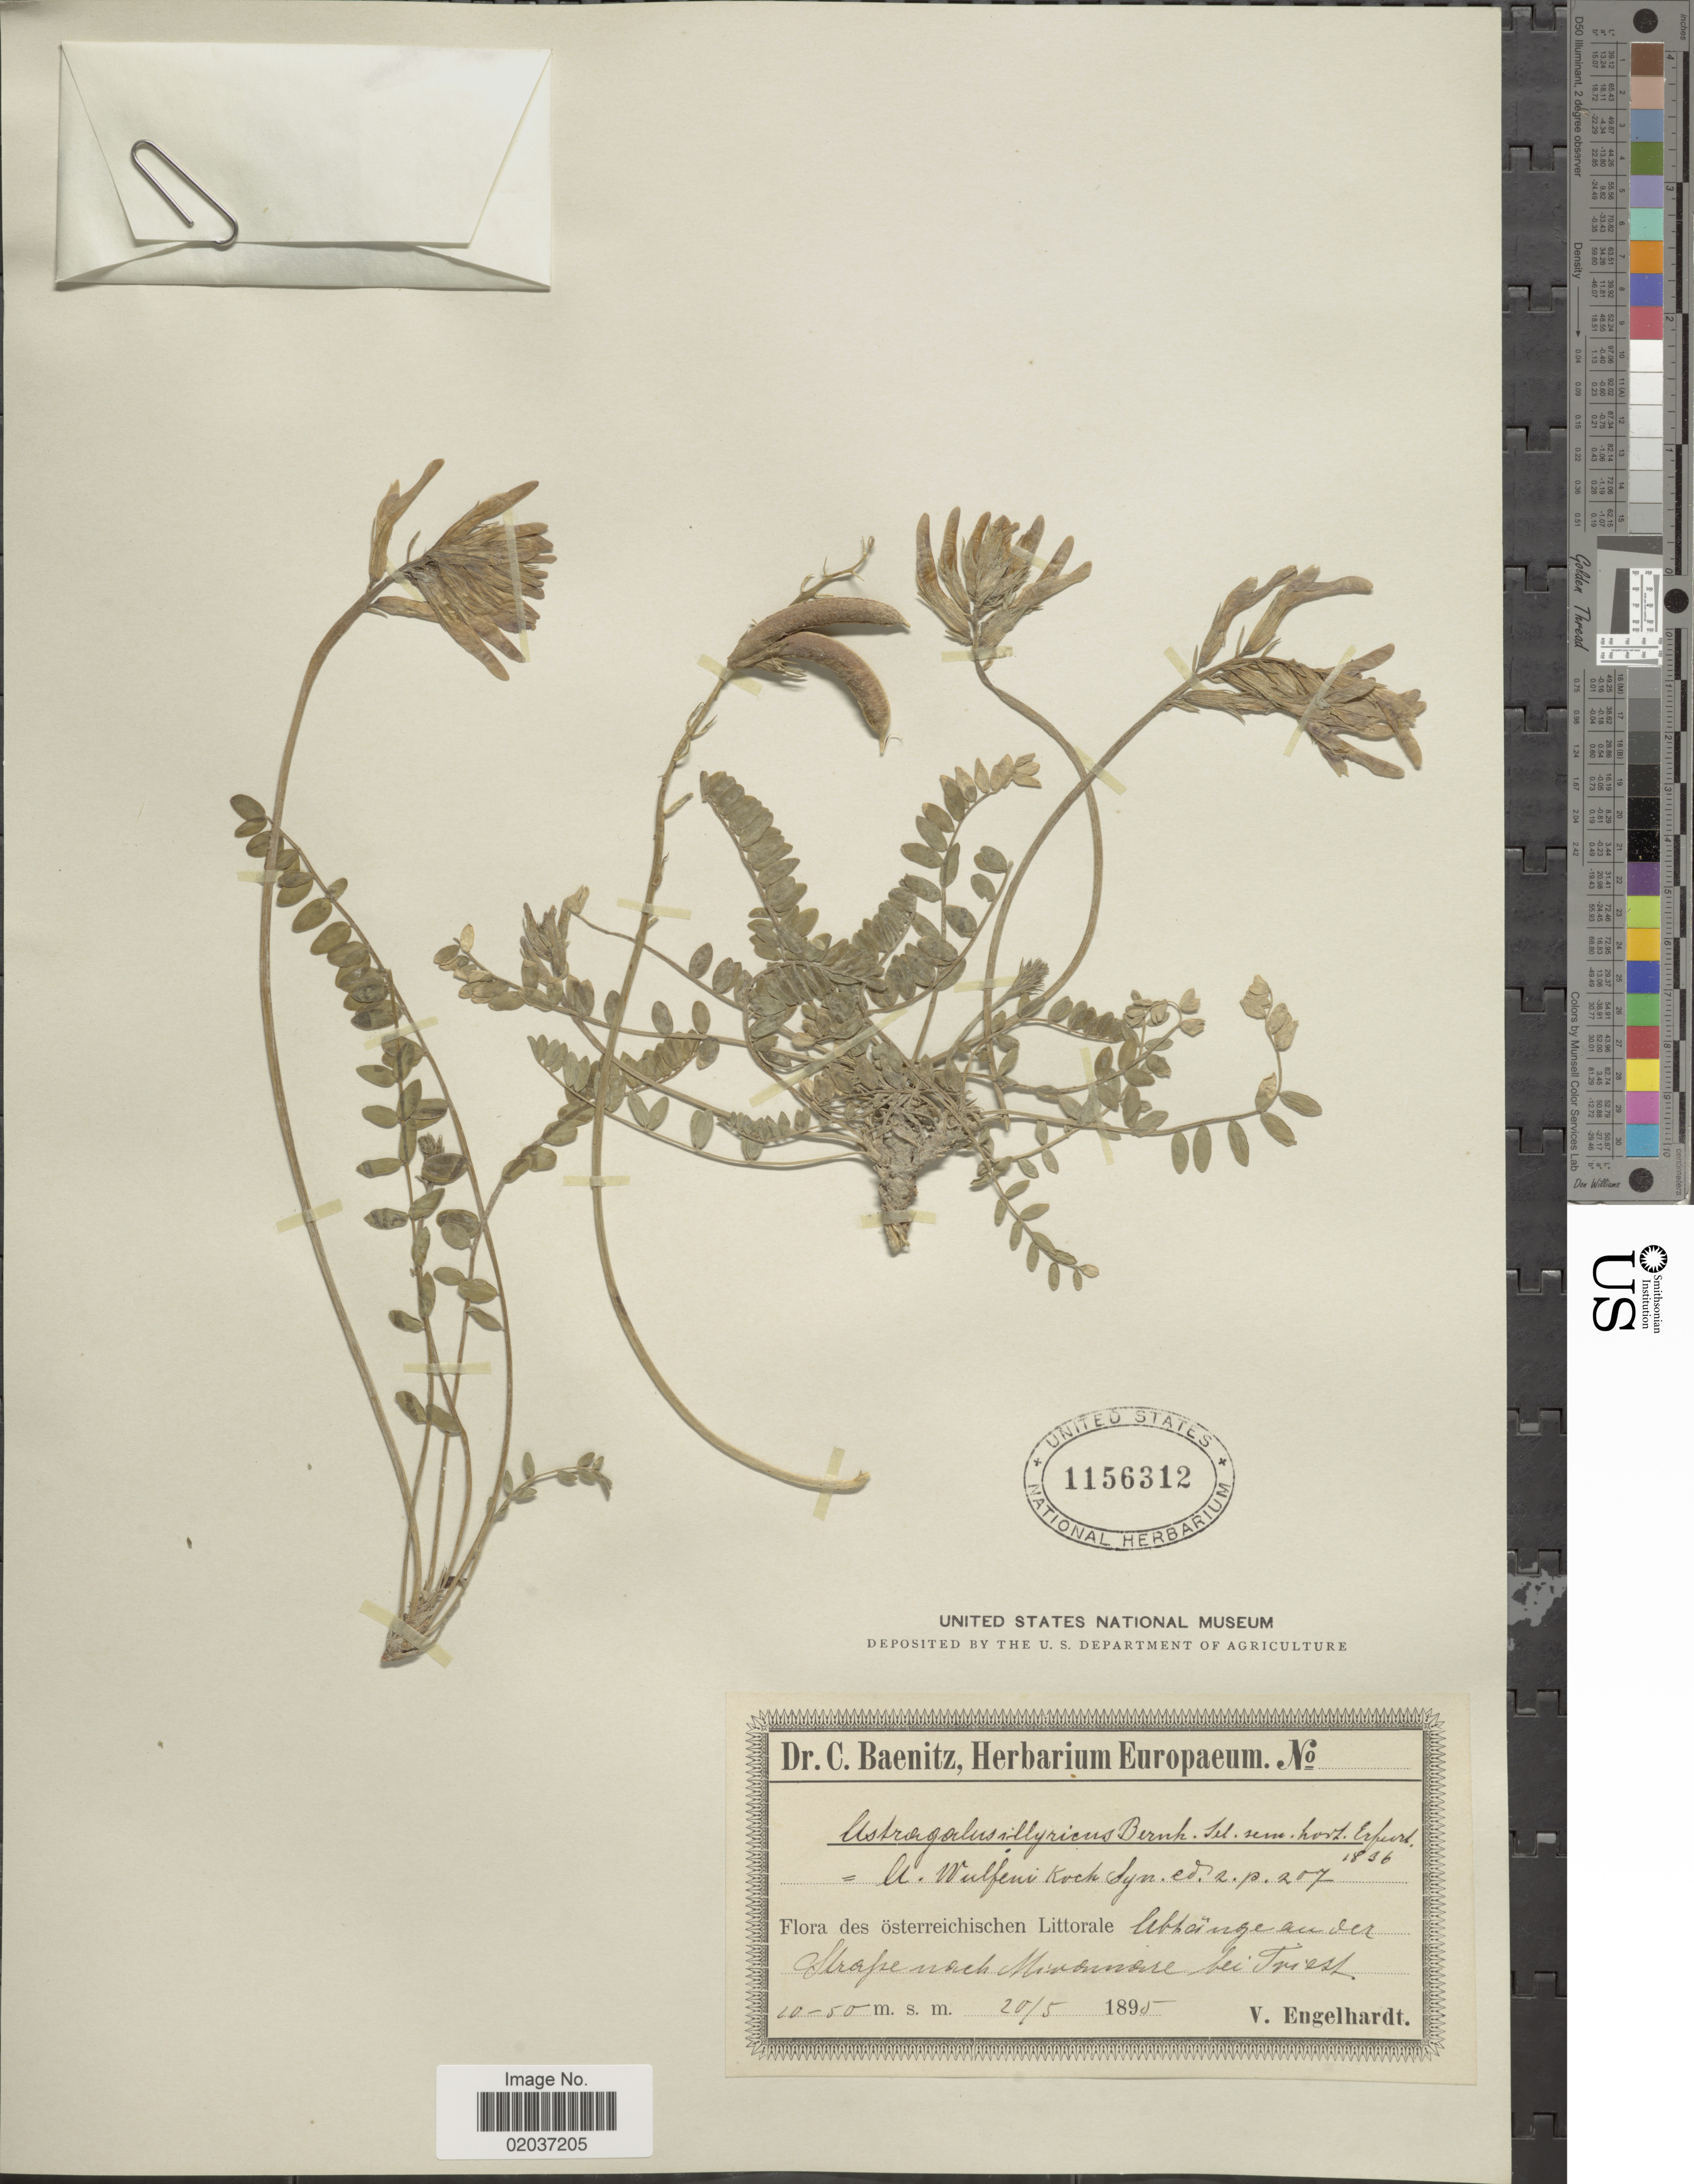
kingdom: Plantae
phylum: Tracheophyta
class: Magnoliopsida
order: Fabales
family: Fabaceae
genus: Astragalus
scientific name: Astragalus illyricus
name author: Bernh.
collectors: V. Engelhardt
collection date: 1895-05-20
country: Italy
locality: Des osterreichischen Littorale ubhange an der Strape usch [interpreted] Mira [illegible text] bei Triest. [interpreted]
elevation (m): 20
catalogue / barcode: US 1156312